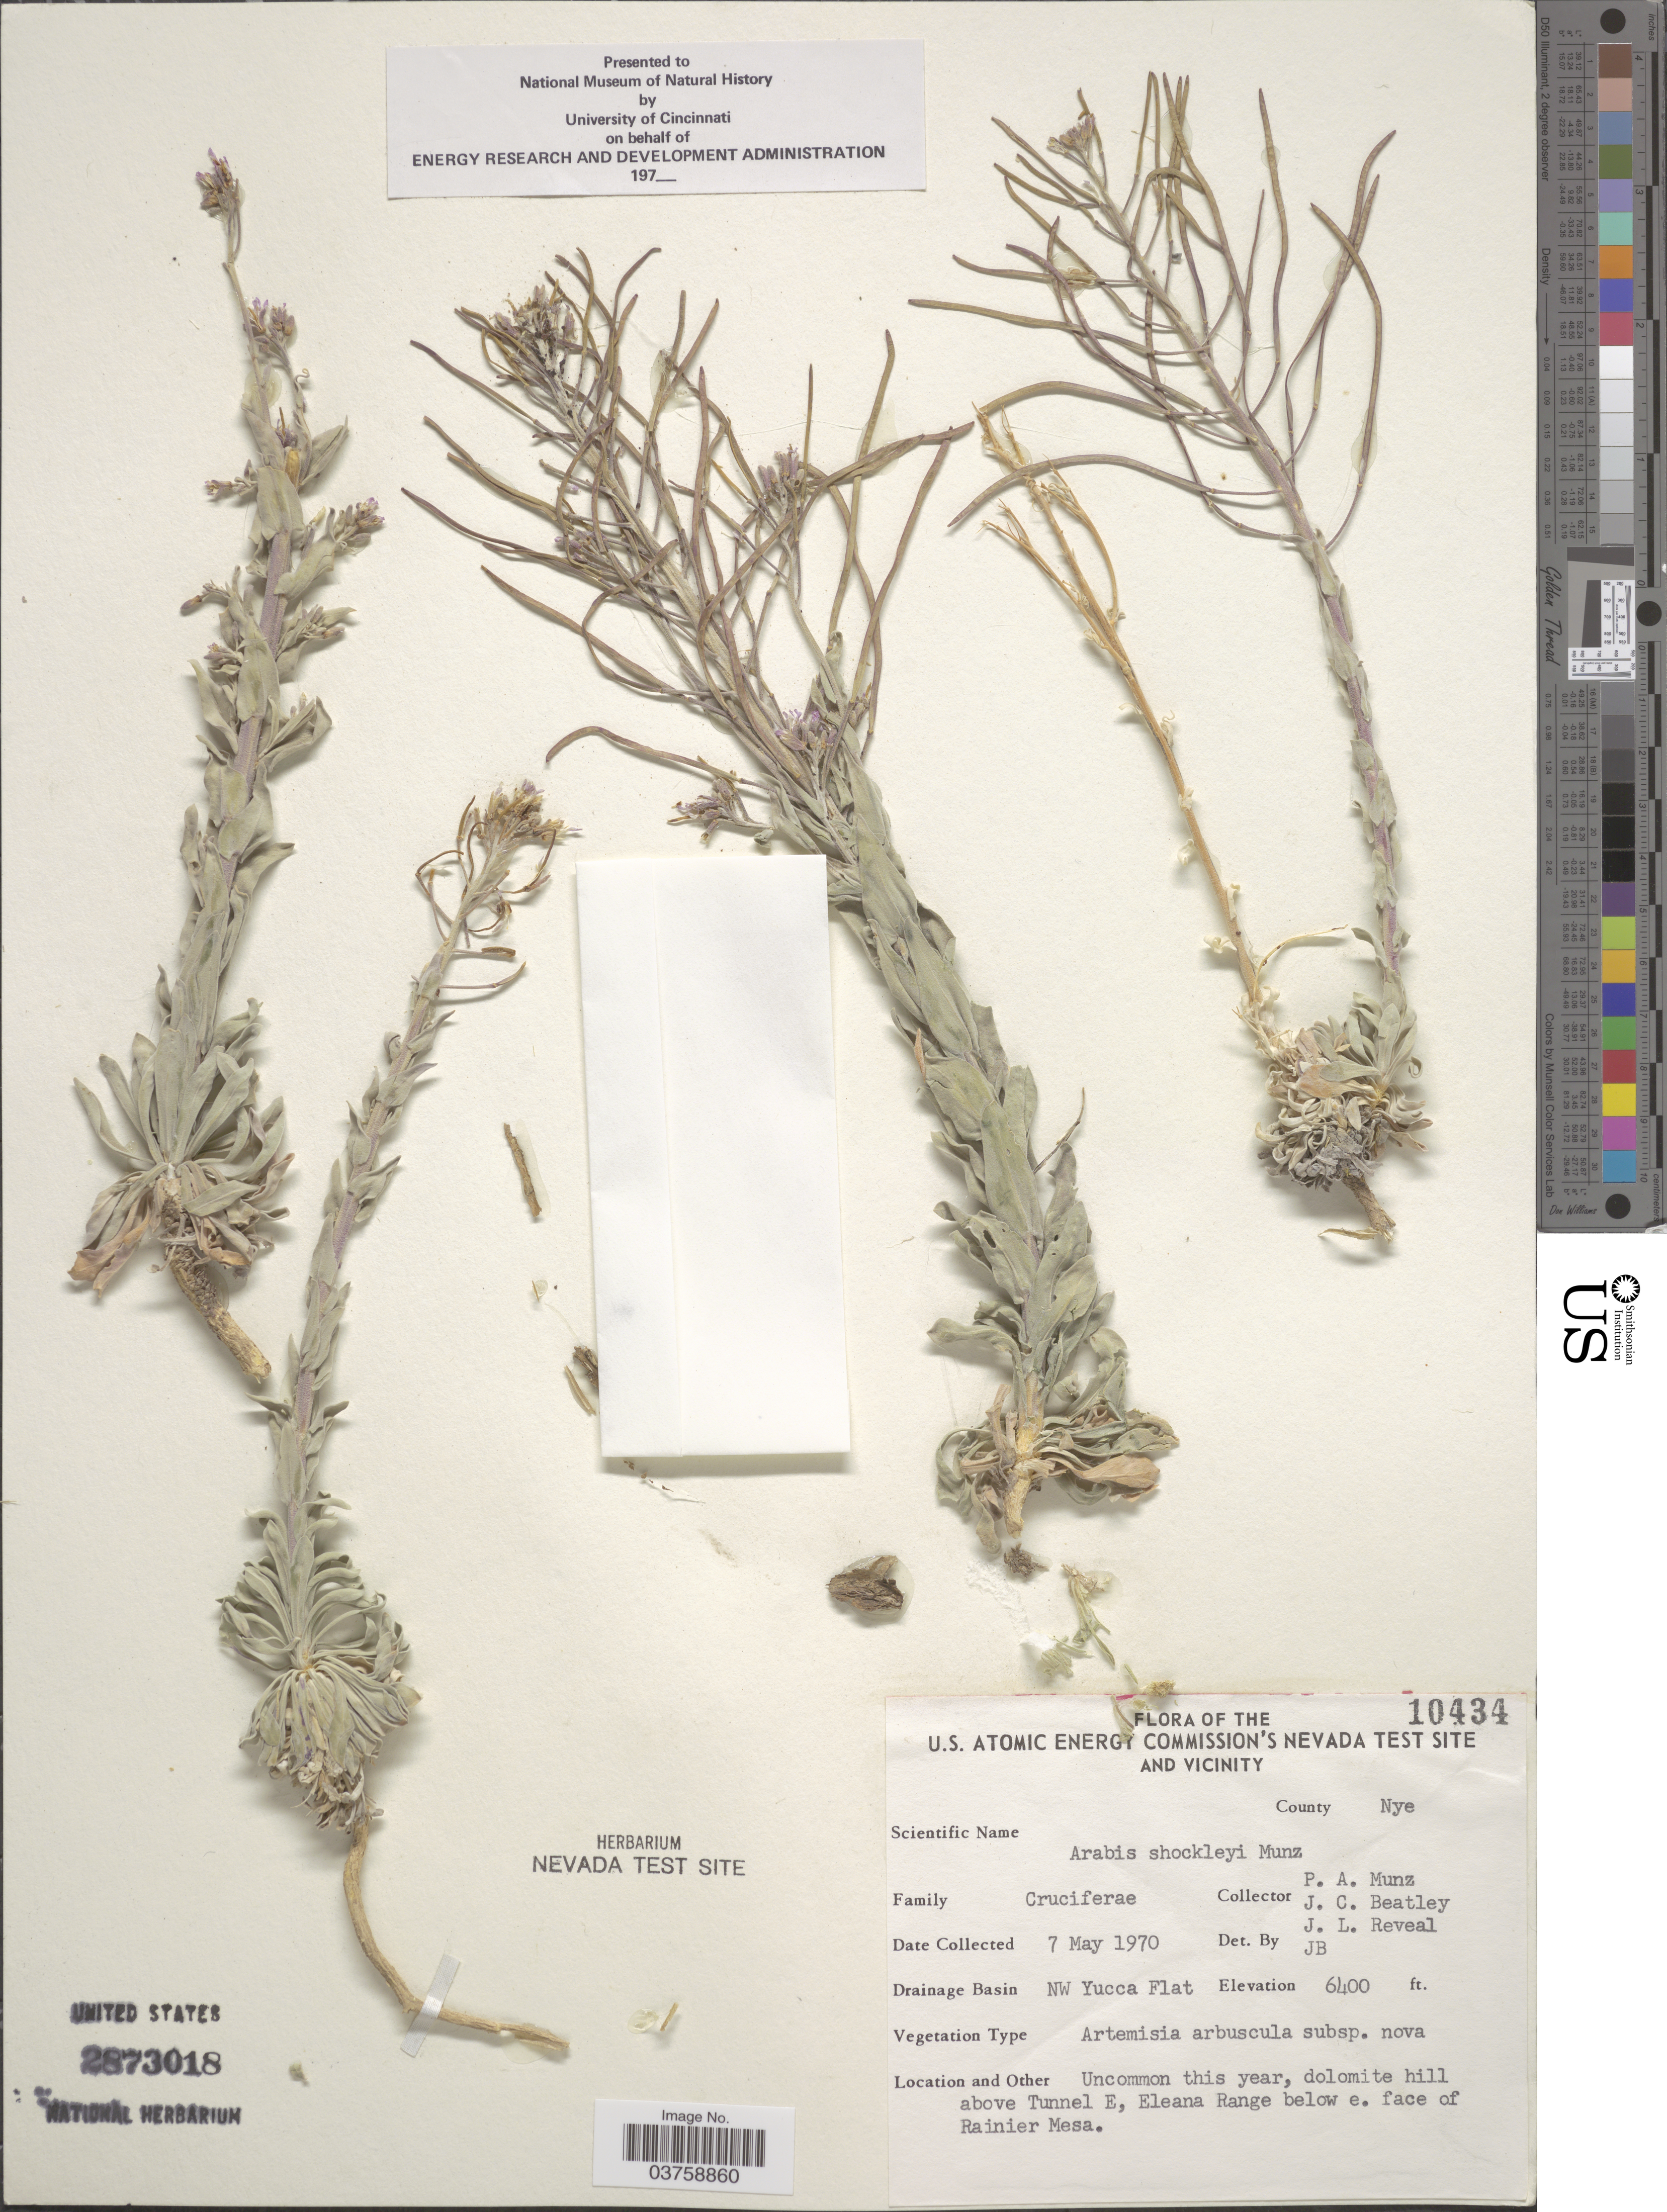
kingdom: Plantae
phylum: Tracheophyta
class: Magnoliopsida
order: Brassicales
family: Brassicaceae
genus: Arabis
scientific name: Arabis shockleyi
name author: Munz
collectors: P. A. Munz, J. C. Beatley & J. L. Reveal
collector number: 10434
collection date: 1970-05-07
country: United States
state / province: Nevada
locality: The U.S. Atomic Energy Commission's Nevada Test Site and Vicinity. Drainage Basin NW Yucca Flat. Dolomite hill above Tunnel E, Eleana Range below e. face of Rainier Mesa.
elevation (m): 1951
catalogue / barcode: US 2873018